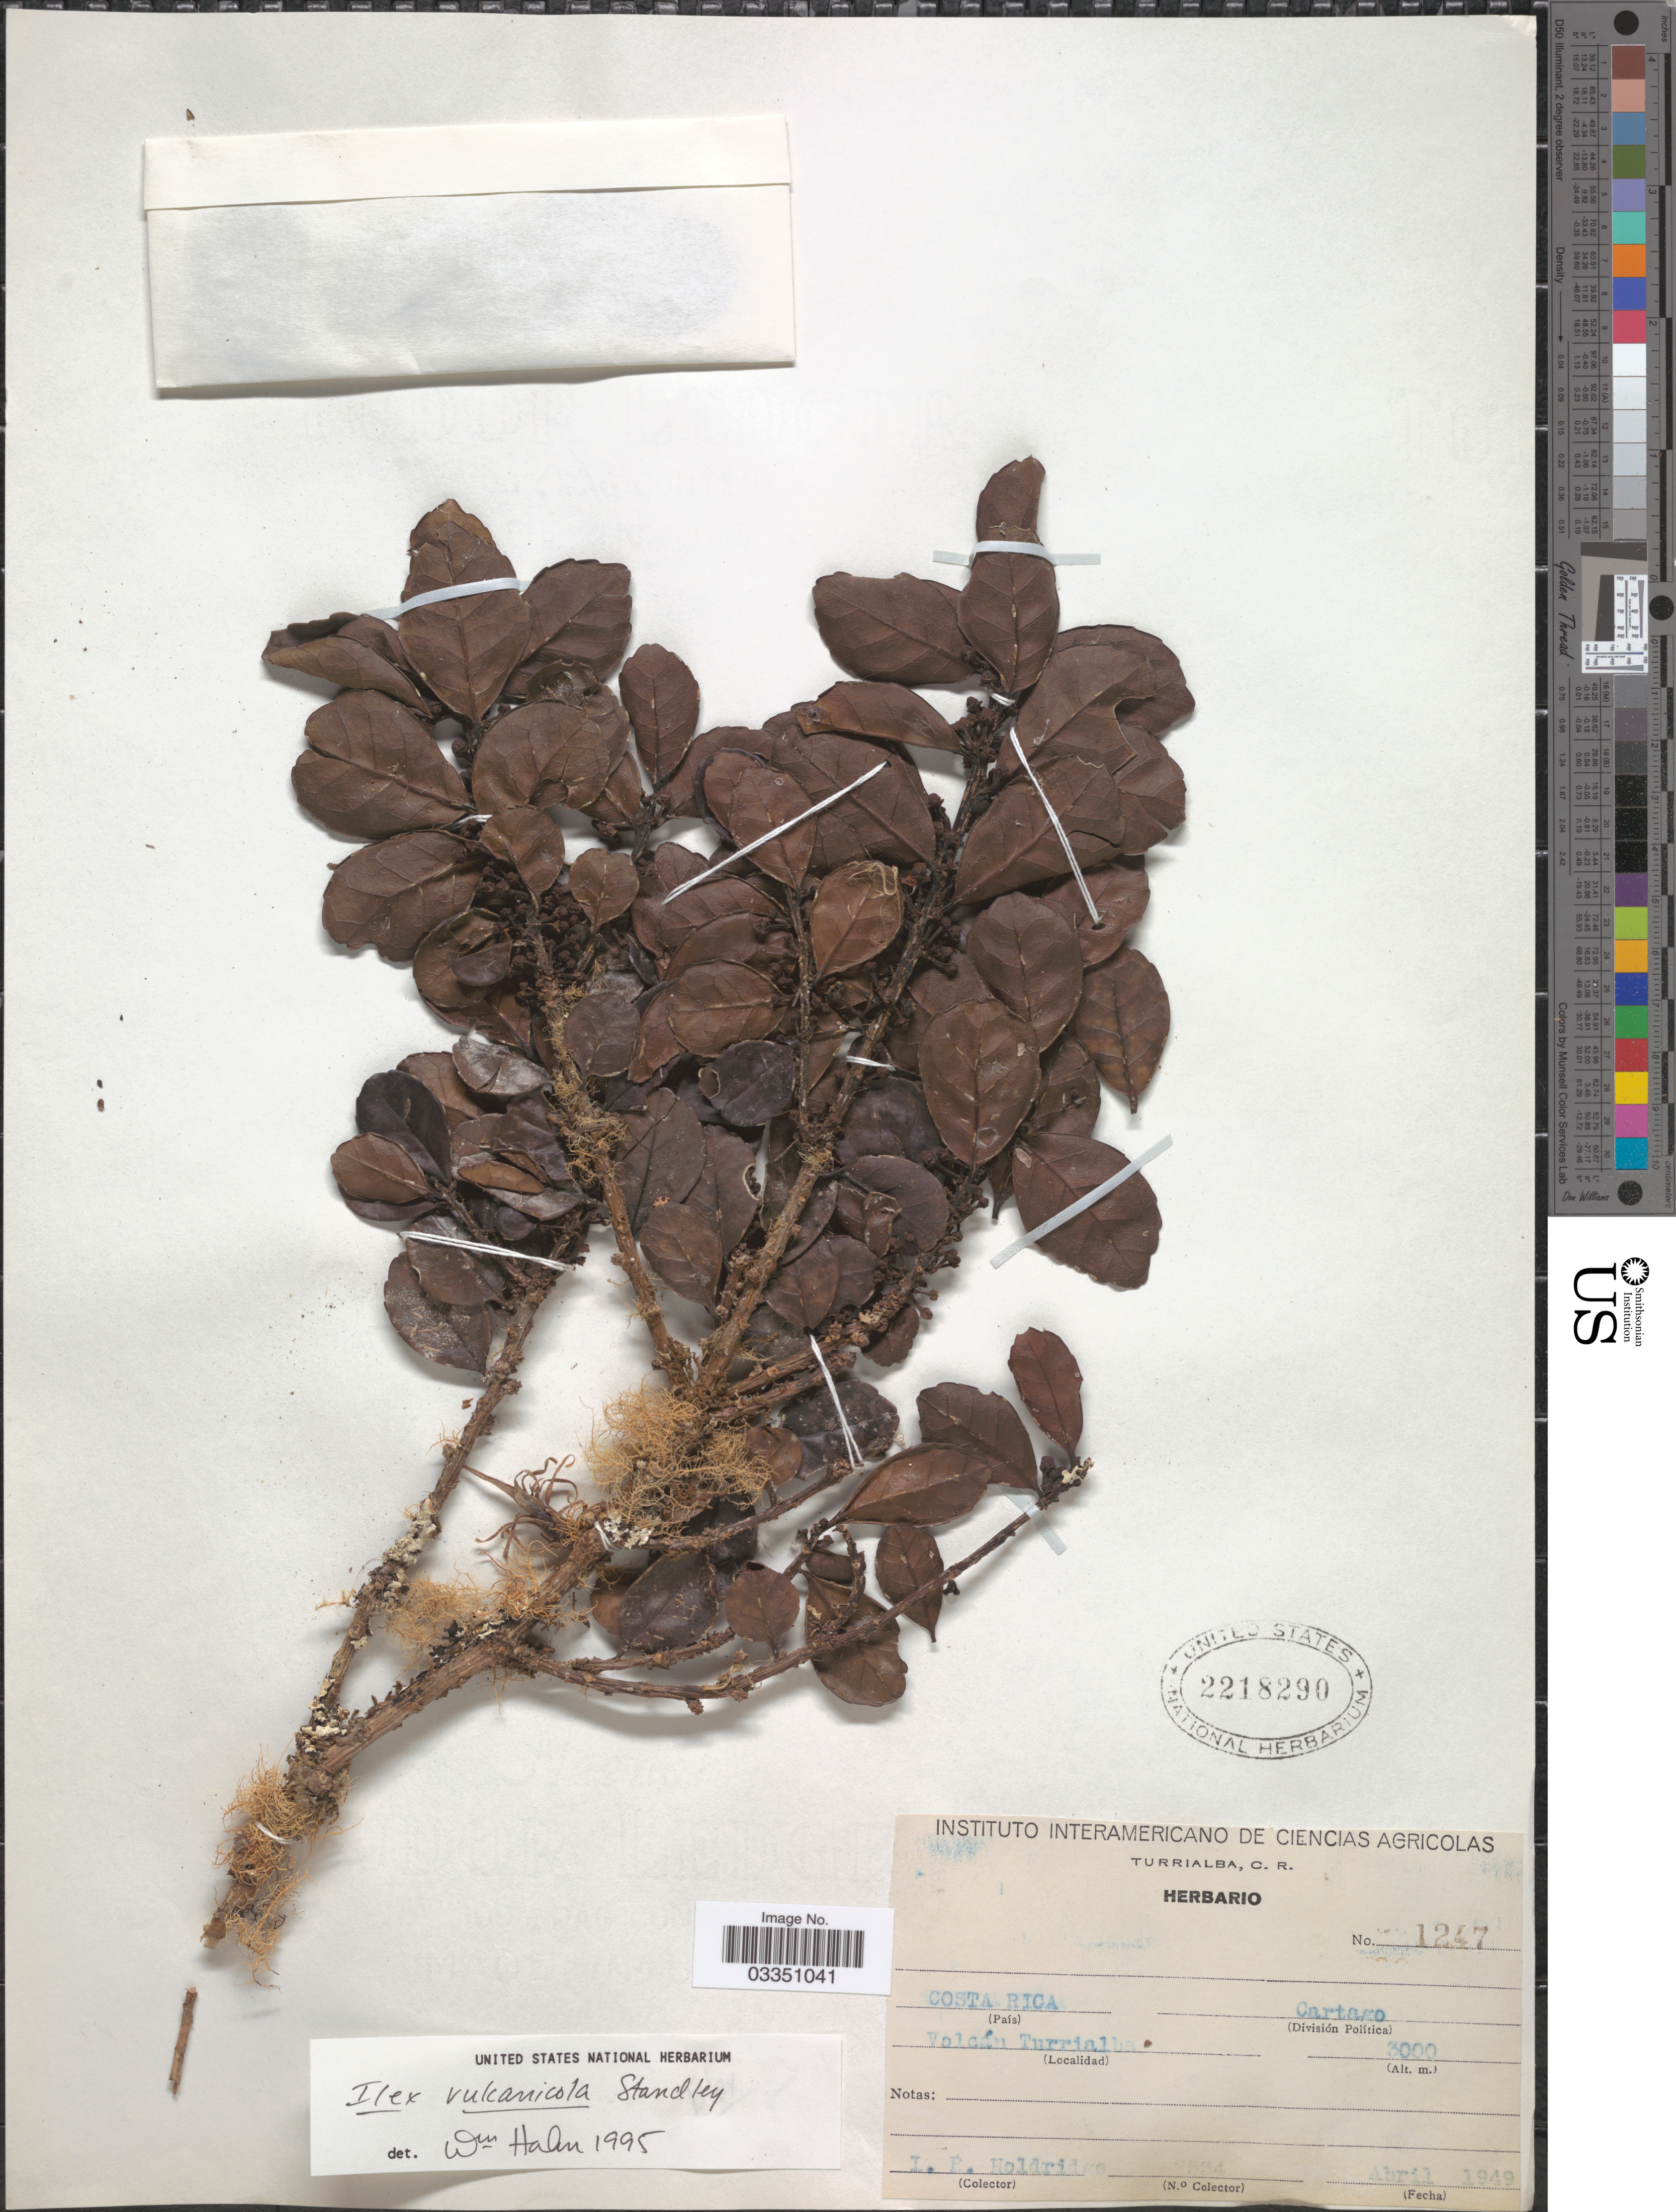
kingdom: Plantae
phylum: Tracheophyta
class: Magnoliopsida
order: Aquifoliales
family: Aquifoliaceae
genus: Ilex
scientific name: Ilex vulcanicola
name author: Standl.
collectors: L. Holdridge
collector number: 534*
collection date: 1949-04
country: Costa Rica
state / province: Cartago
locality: Cartago (División Polítical). Volcán Turrialba.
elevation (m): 3000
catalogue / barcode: US 2218290